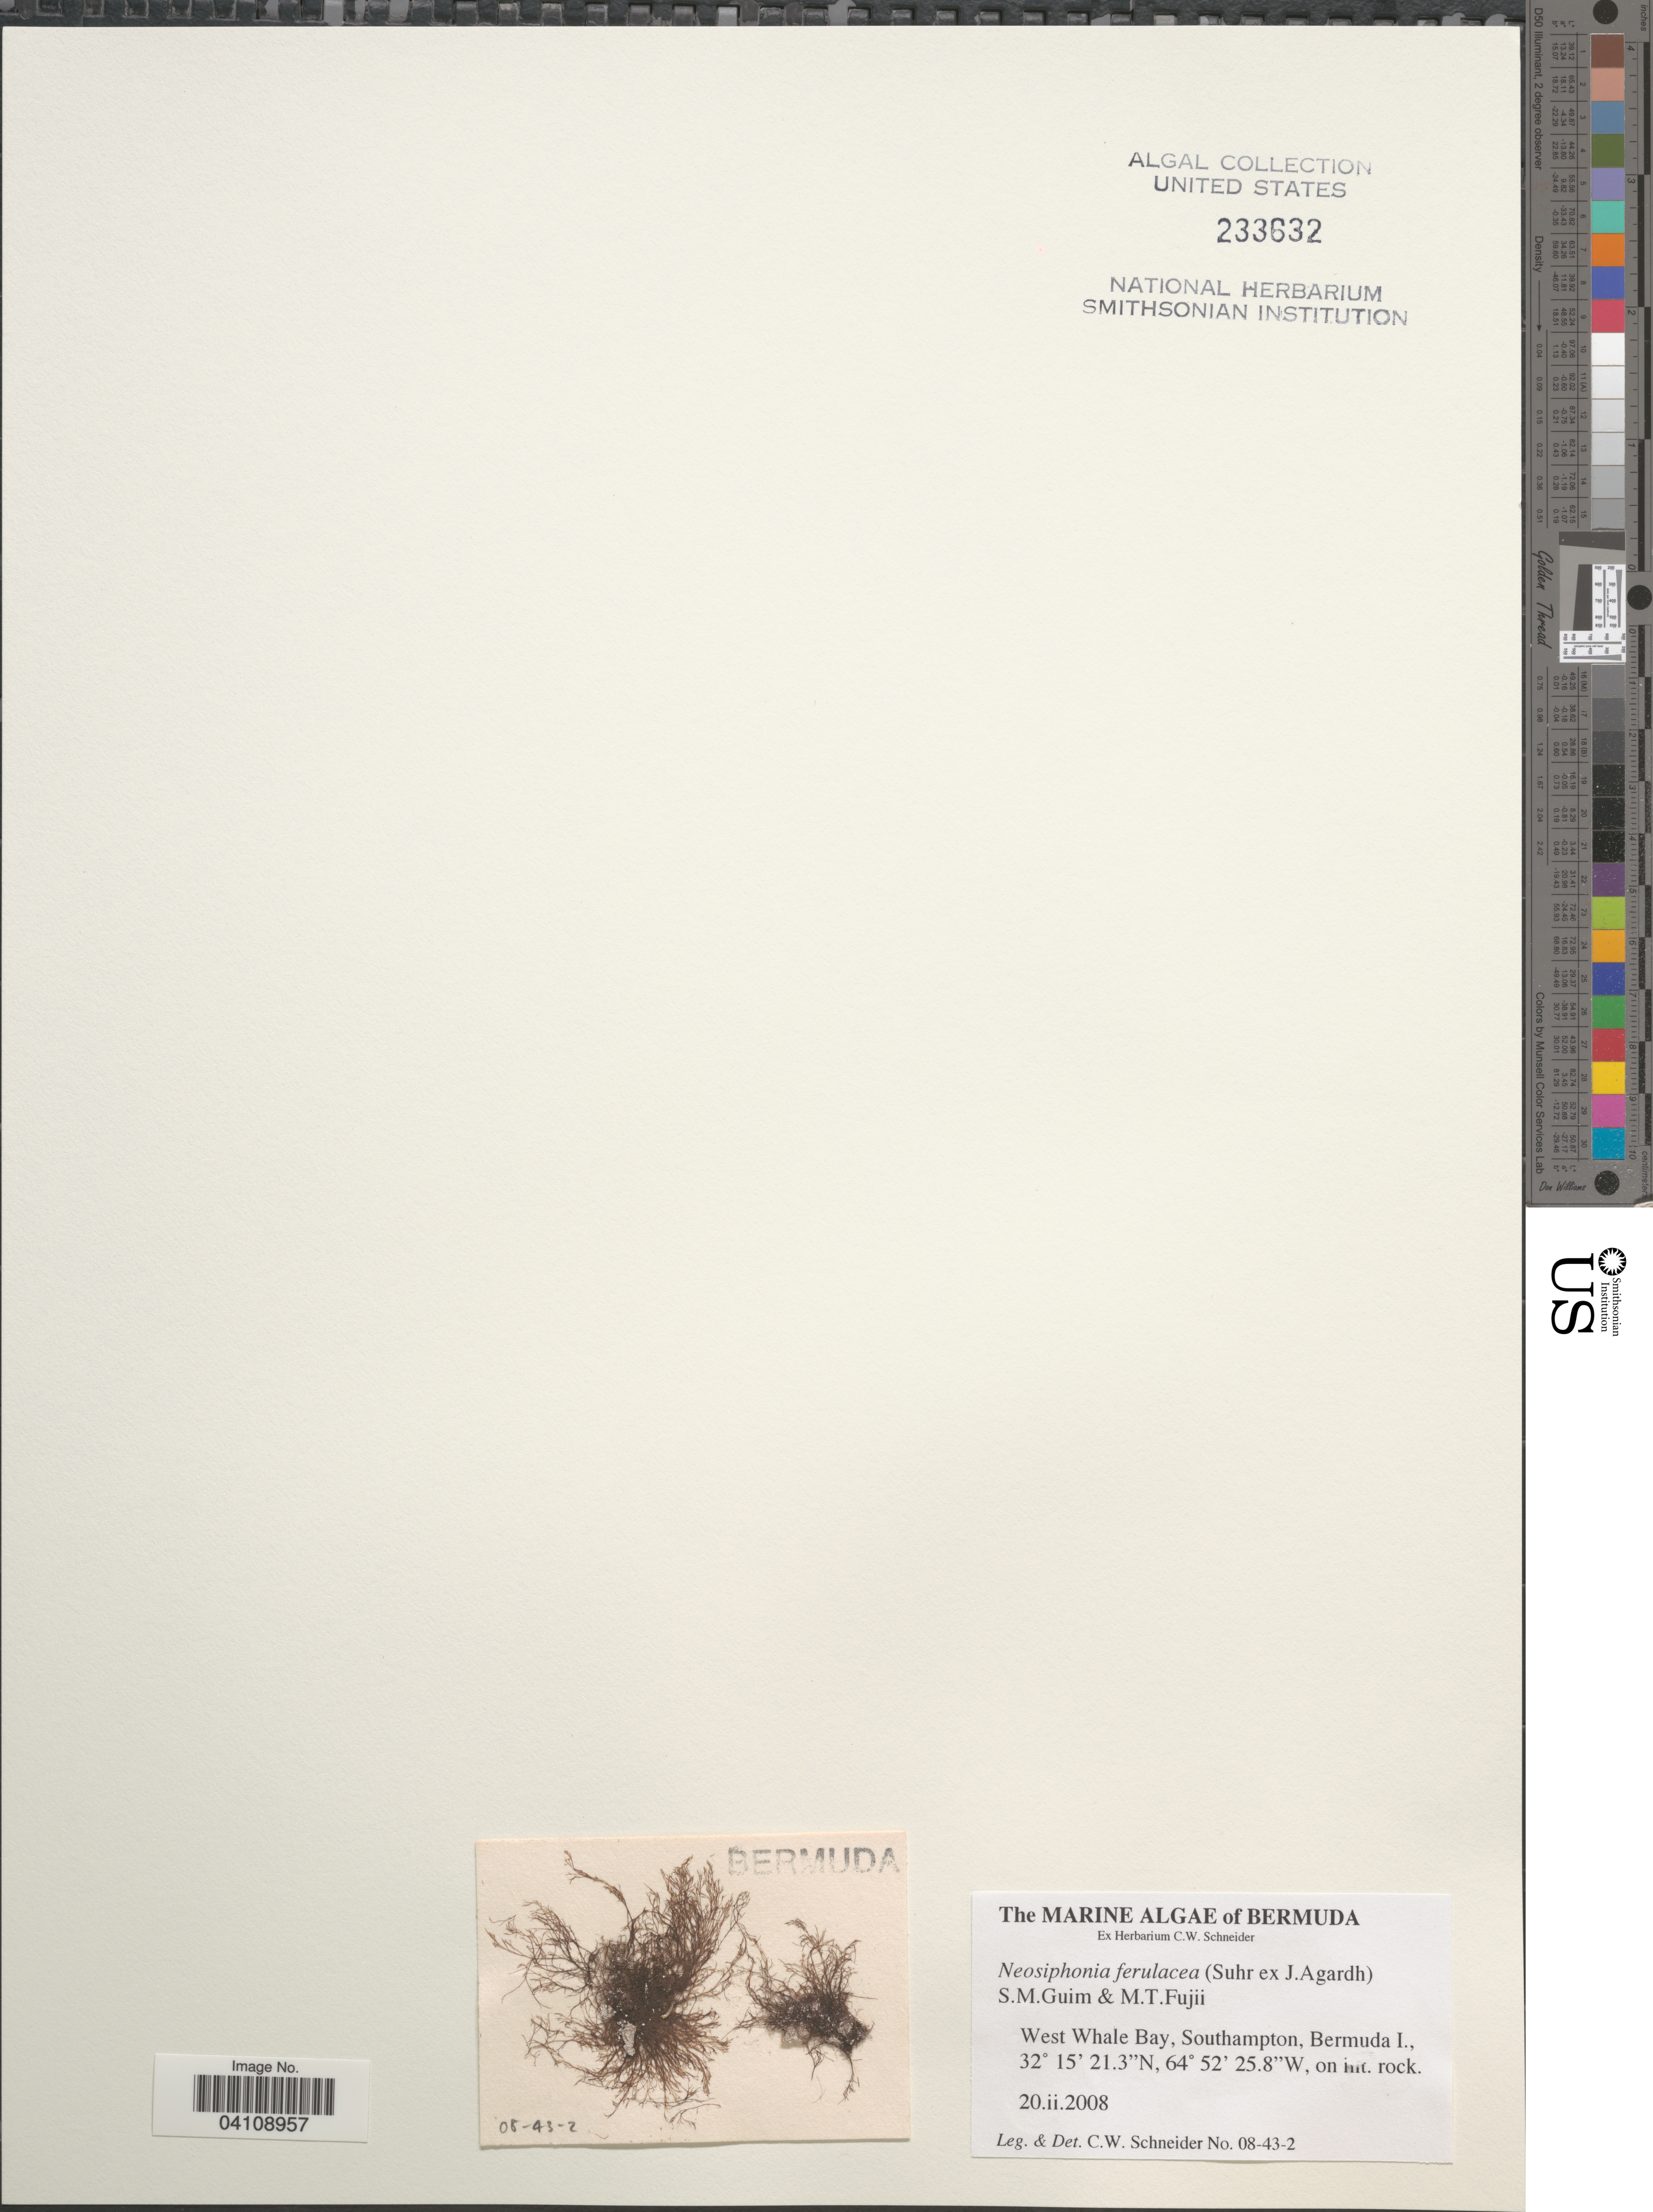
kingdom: Plantae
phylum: Rhodophyta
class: Florideophyceae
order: Ceramiales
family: Rhodomelaceae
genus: Melanothamnus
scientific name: Melanothamnus ferulaceus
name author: (Suhr ex J. Agardh) Diaz-Tapia & Maggs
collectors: C. W.Schneider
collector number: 08-43-2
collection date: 2008-02-20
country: Bermuda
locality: West Whale Bay, Southampton, Bermuda I.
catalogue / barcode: US 233632